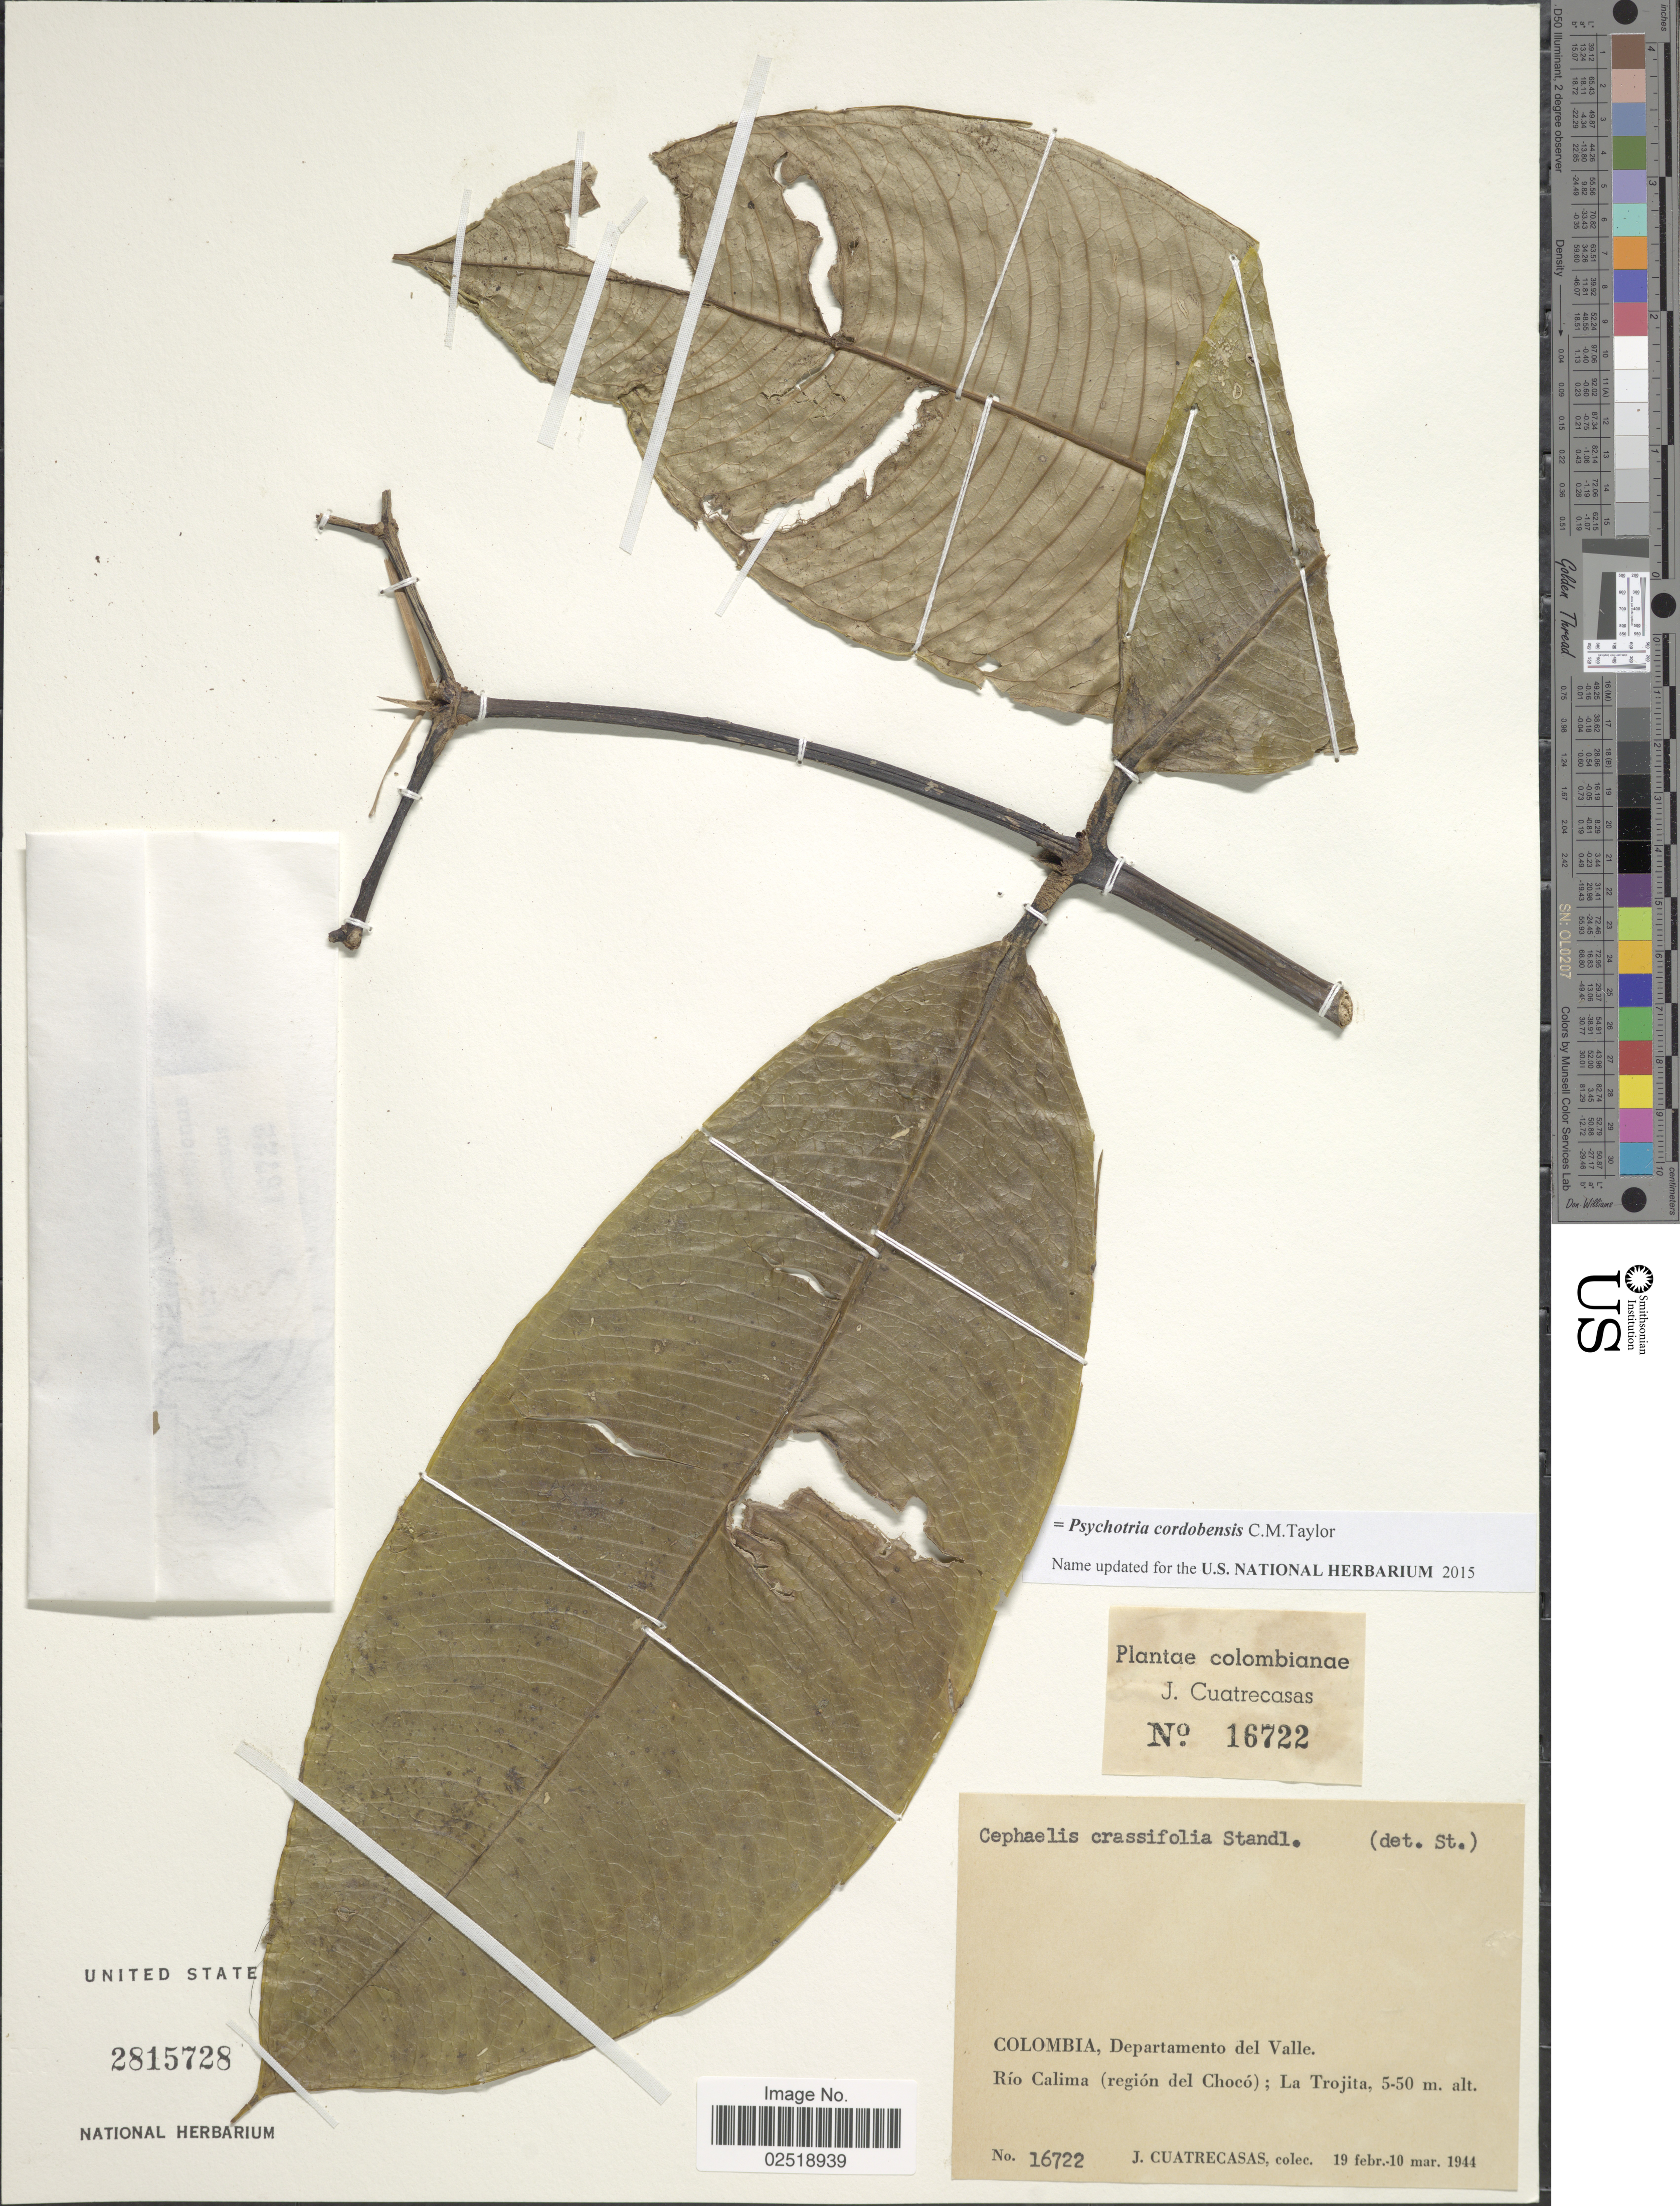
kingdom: Plantae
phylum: Tracheophyta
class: Magnoliopsida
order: Gentianales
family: Rubiaceae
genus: Psychotria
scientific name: Psychotria cordobensis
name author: C.M. Taylor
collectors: J. Cuatrecasas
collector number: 16722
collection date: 1944-02-19/1944-03-10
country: Colombia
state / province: Valle del Cauca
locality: Departamento del Valle. Río Calima (región del Chocó); La Trojita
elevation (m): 5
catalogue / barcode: US 2815728